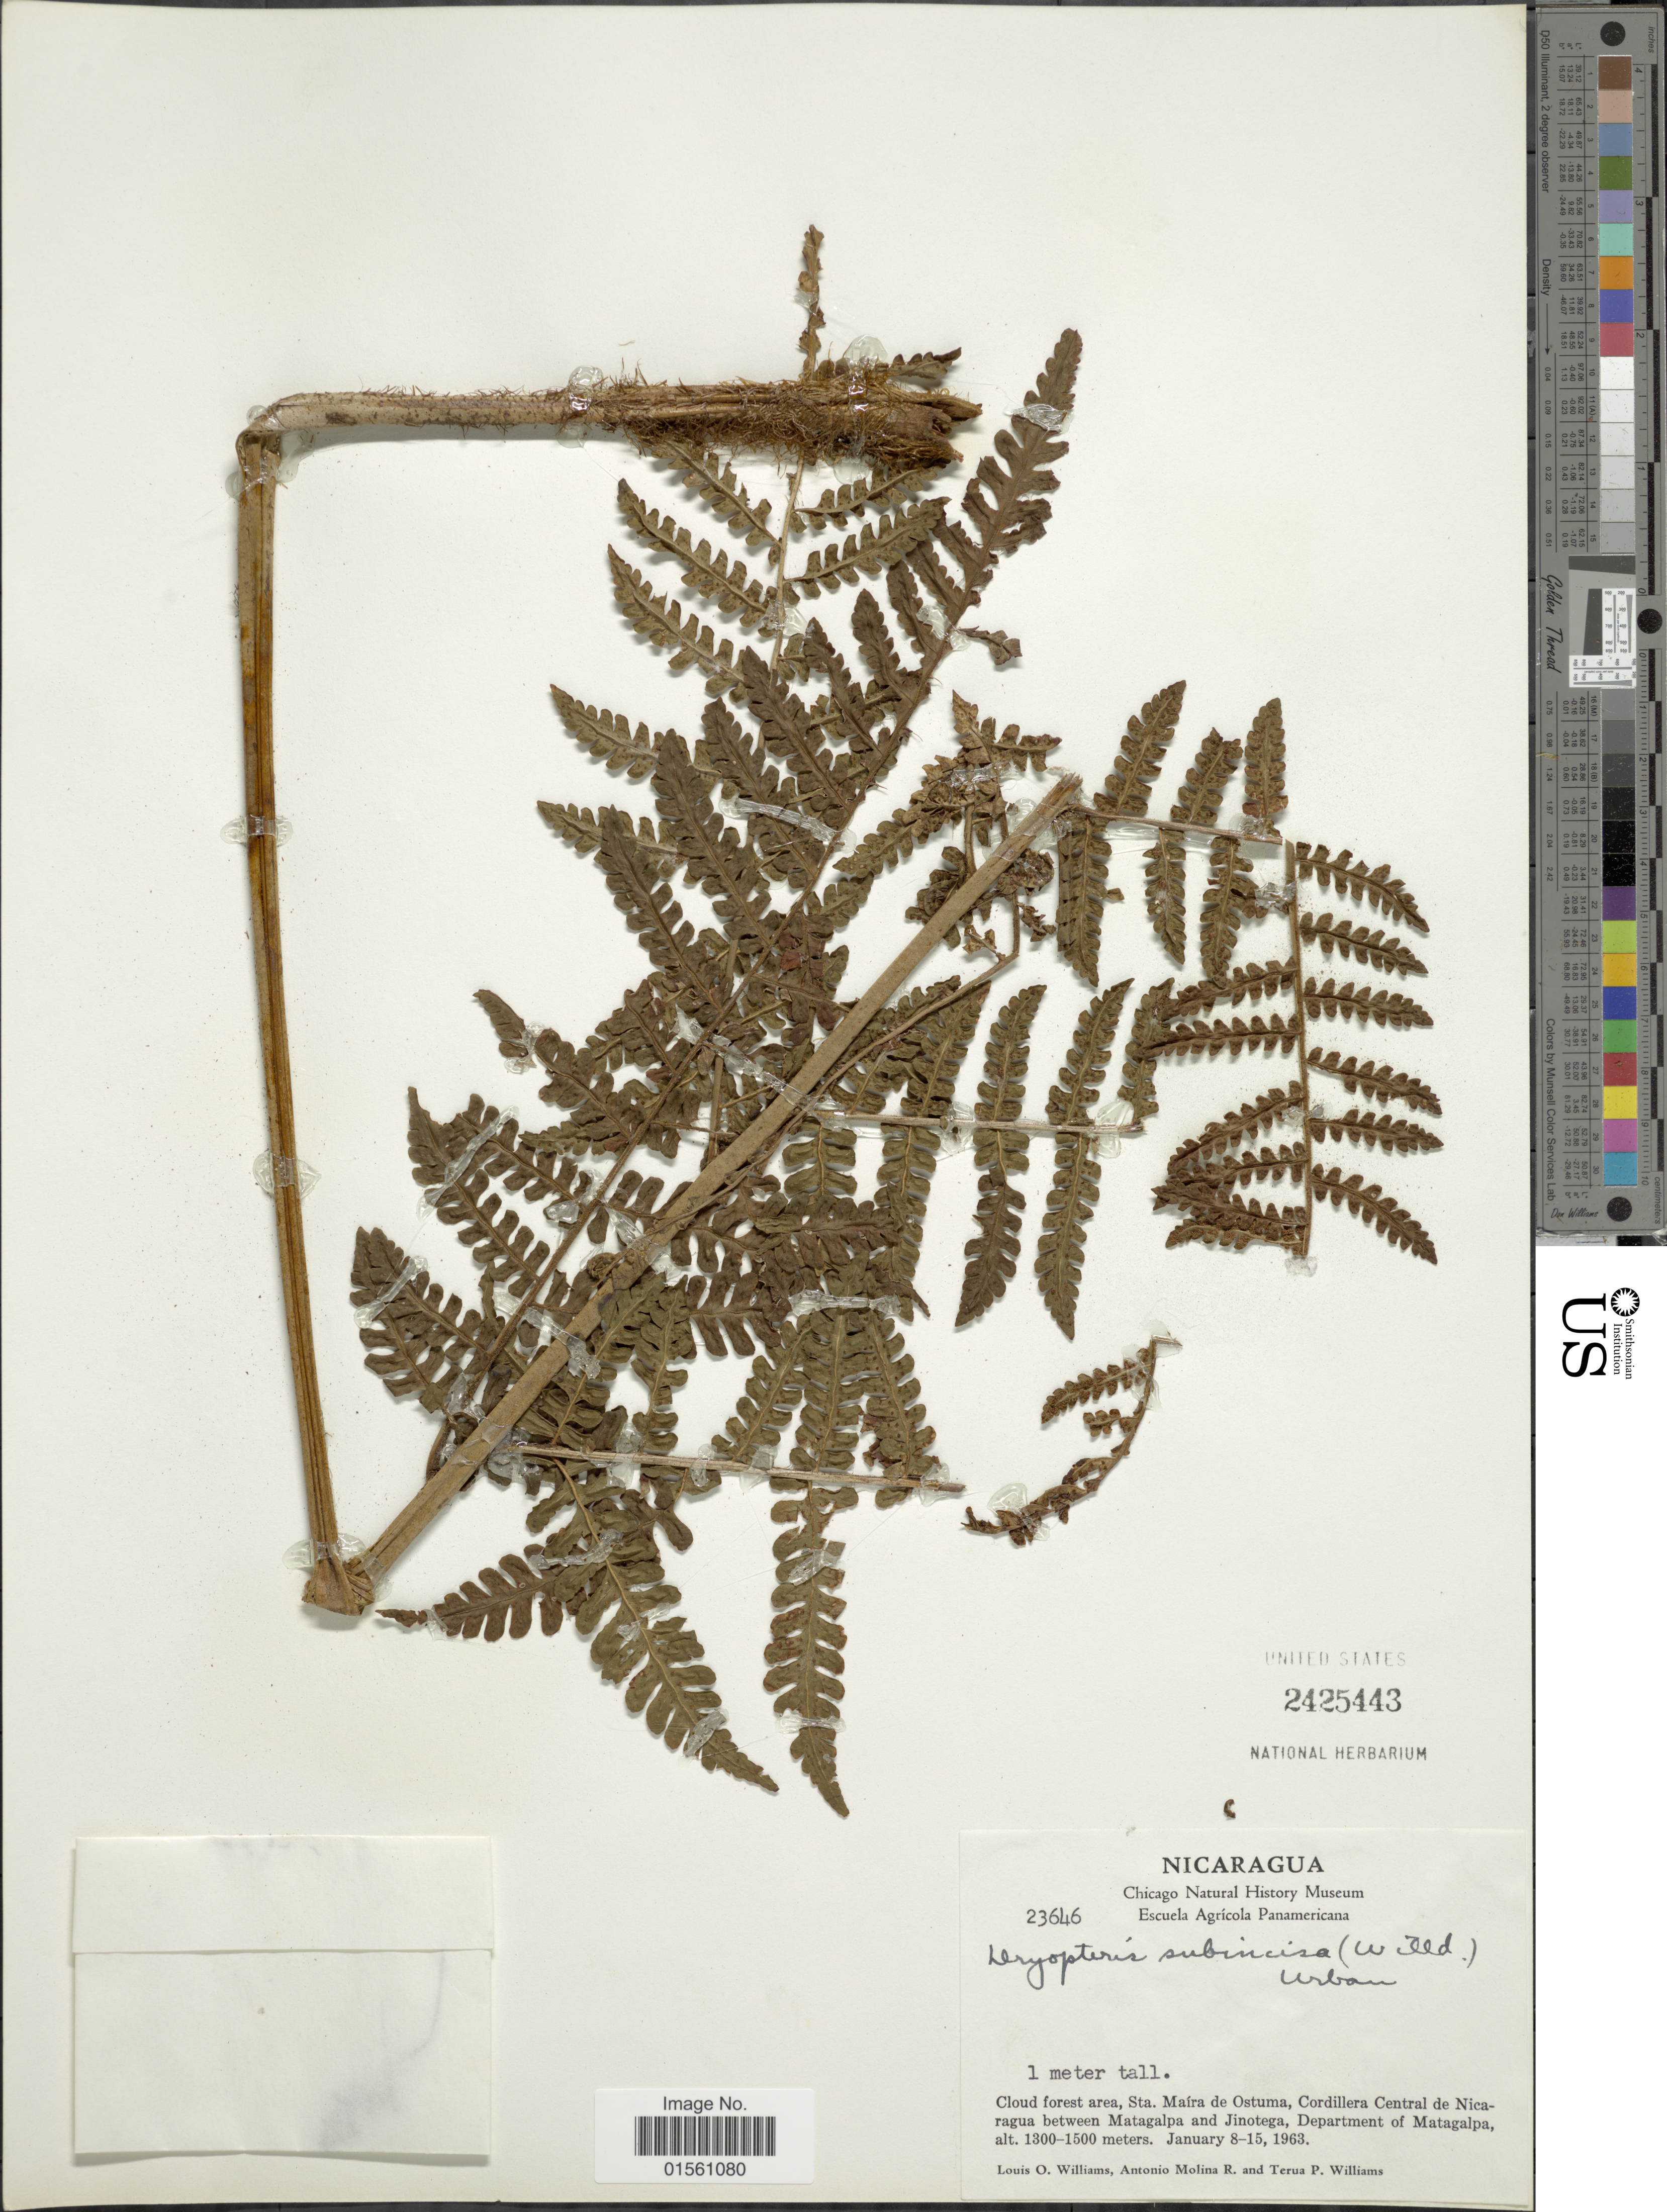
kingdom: Plantae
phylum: Tracheophyta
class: Polypodiopsida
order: Polypodiales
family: Dryopteridaceae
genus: Megalastrum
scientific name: Megalastrum subincisum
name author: (Willd.) A.R. Sm. & R.C. Moran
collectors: L. O. Williams, A. Molina R. & T. P. Williams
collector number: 23646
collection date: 1963-01-08/1963-01-15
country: Nicaragua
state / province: Matagalpa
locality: Nicaragua, cloud forest area, Sta. Maira de Ostuma, Cordillera Central Nicaragua between Matagalpa and Jinotega, Department of Matagalpa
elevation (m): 1300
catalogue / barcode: US 2425443